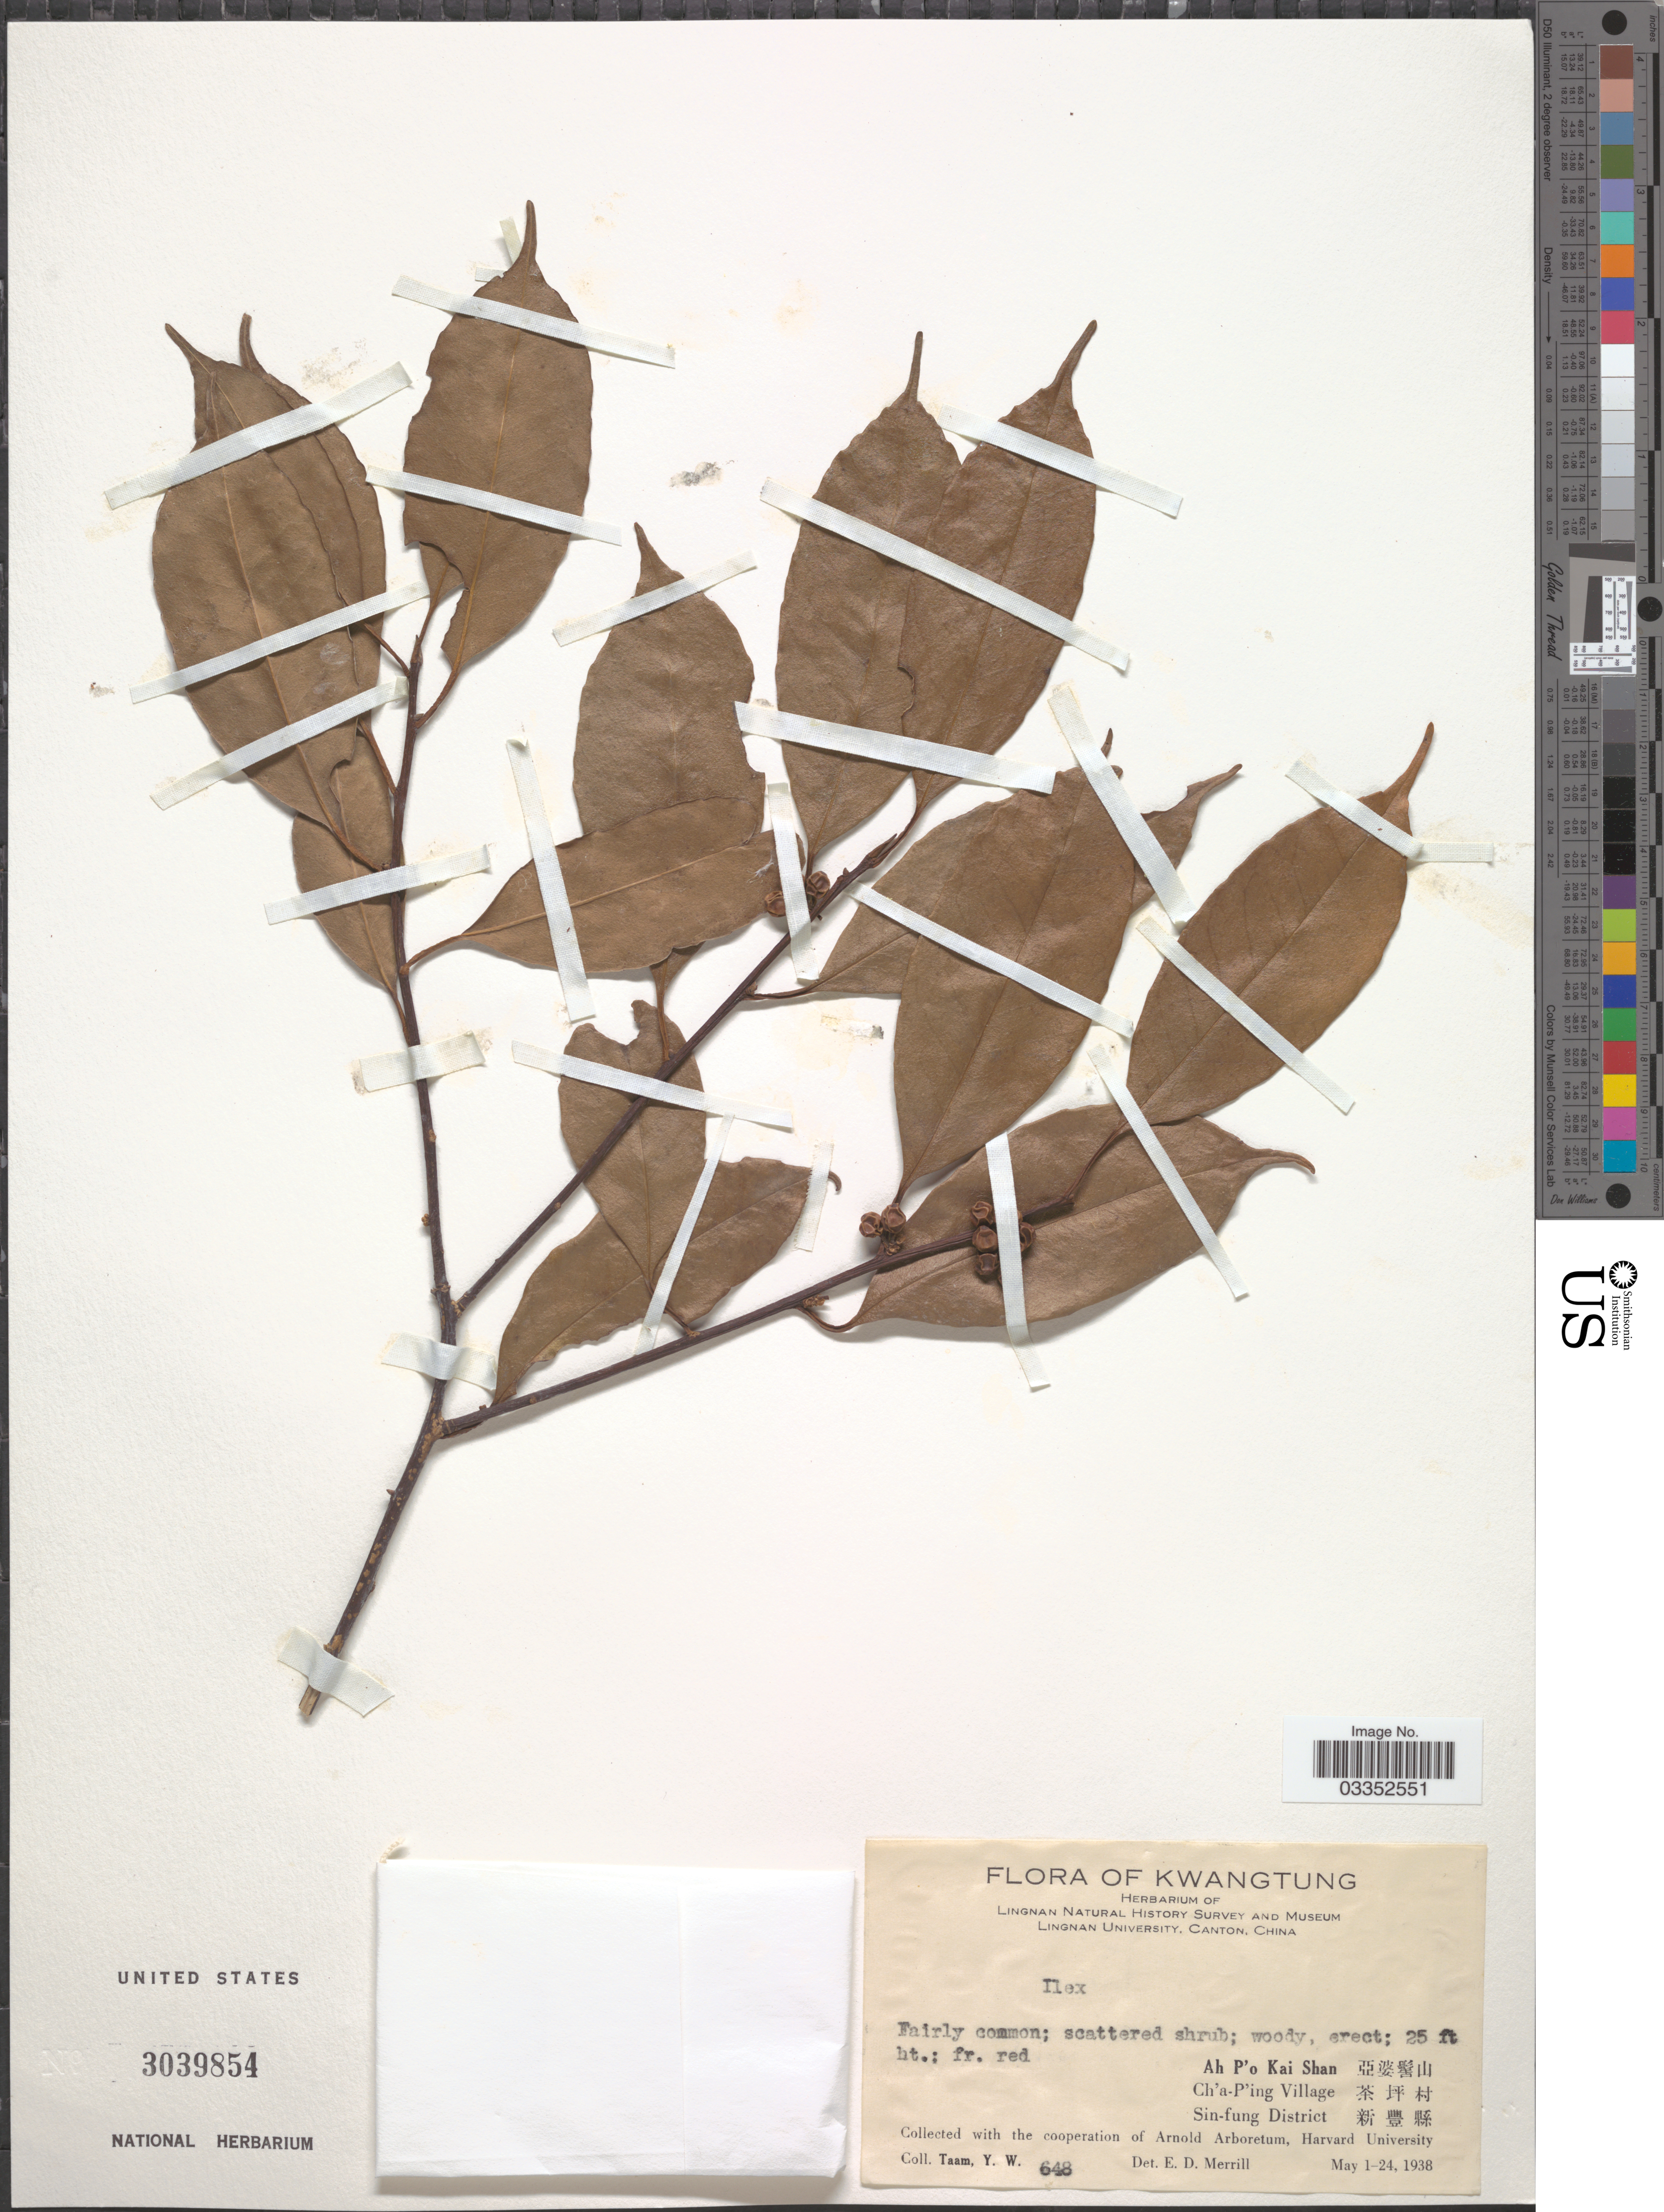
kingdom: Plantae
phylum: Tracheophyta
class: Magnoliopsida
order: Aquifoliales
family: Aquifoliaceae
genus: Ilex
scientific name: Ilex sp.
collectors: Y. W. Taam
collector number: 648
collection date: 1938-05-01/1938-05-24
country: China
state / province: Guangdong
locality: Kwangtung, Ah P'o Kai Shan X, Ch'a-P'ing Village X, Sin-fung District X.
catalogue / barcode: US 3039854